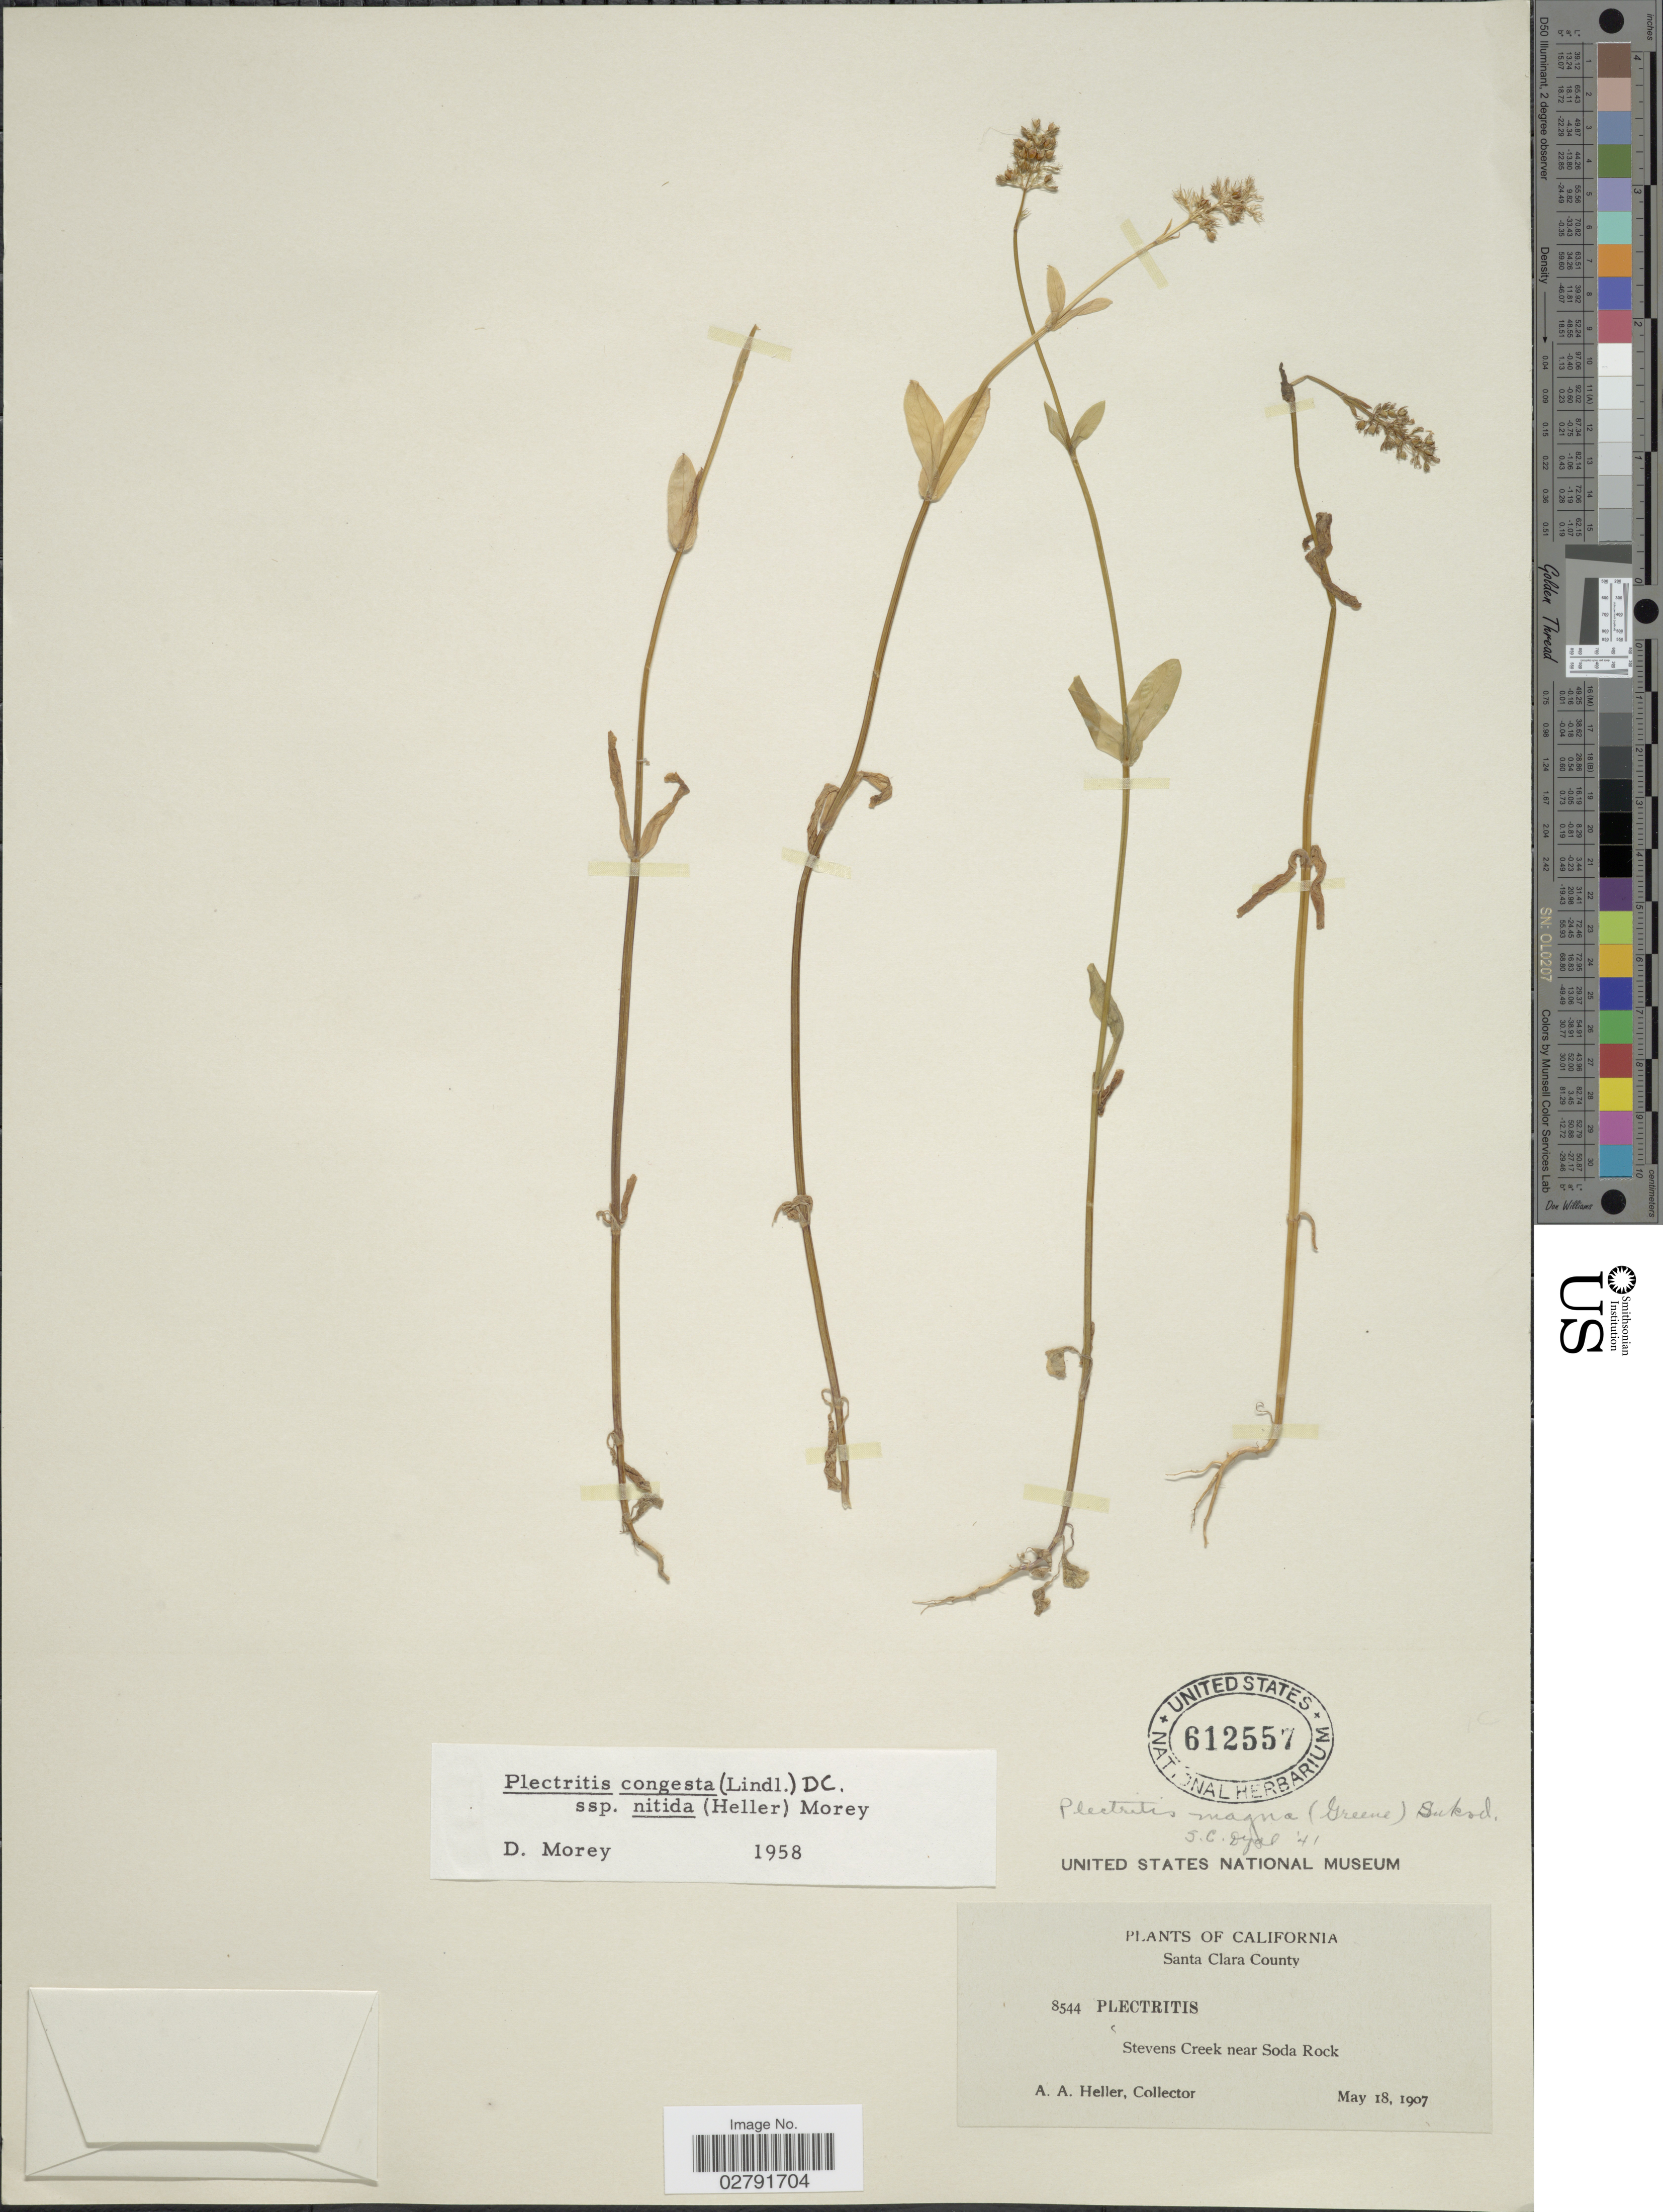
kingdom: Plantae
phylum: Tracheophyta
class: Magnoliopsida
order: Dipsacales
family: Caprifoliaceae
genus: Plectritis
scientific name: Plectritis congesta subsp. nitida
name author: (A. Heller) Morey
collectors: A. A. Heller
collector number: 8544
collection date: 1907-05-18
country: United States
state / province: California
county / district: Santa Clara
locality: Santa Clara County. Stevens Creek near Soda Rock.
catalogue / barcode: US 612557